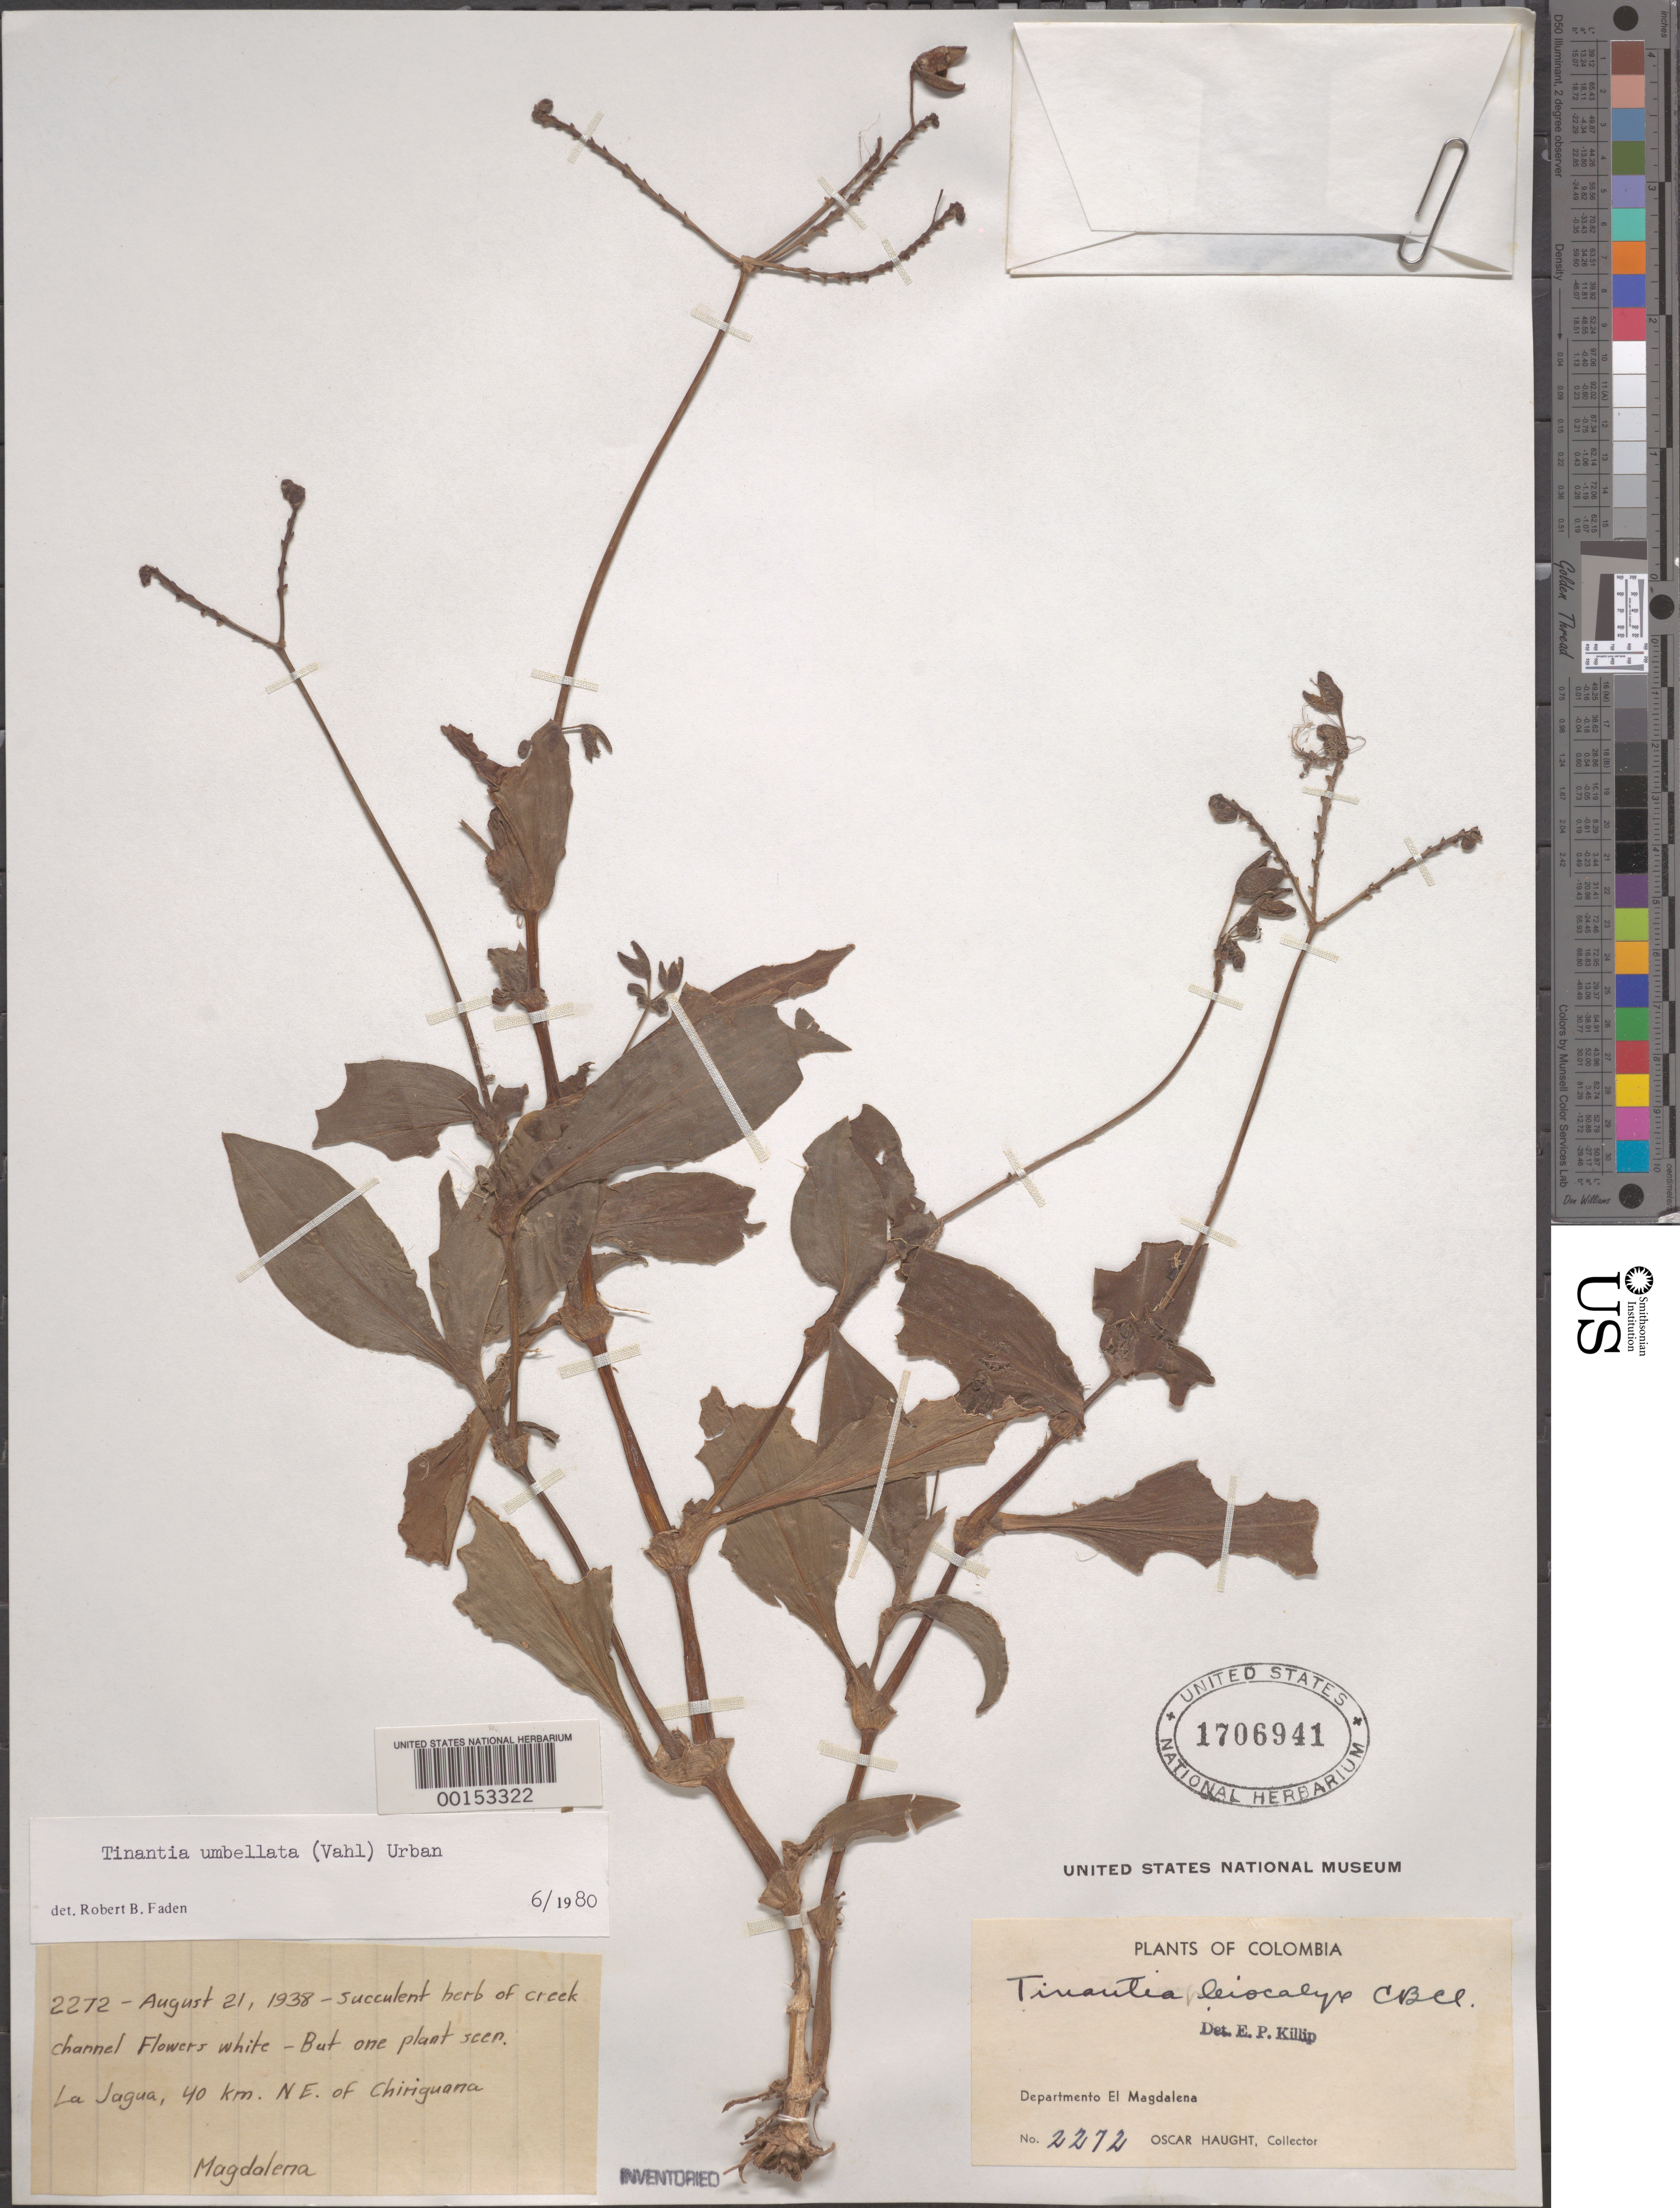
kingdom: Plantae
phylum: Tracheophyta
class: Liliopsida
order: Commelinales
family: Commelinaceae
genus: Tinantia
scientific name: Tinantia umbellata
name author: (Vahl) Urb.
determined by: Faden, Robert B., (US), Smithsonian Institution - National Museum of Natural History (UNITED STATES)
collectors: O. L. Haught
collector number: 2272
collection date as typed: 21 Aug 1938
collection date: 1938-08-21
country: Colombia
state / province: Magdalena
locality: La jagua, NE of chiriguana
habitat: Creek channel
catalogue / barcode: US 1706941